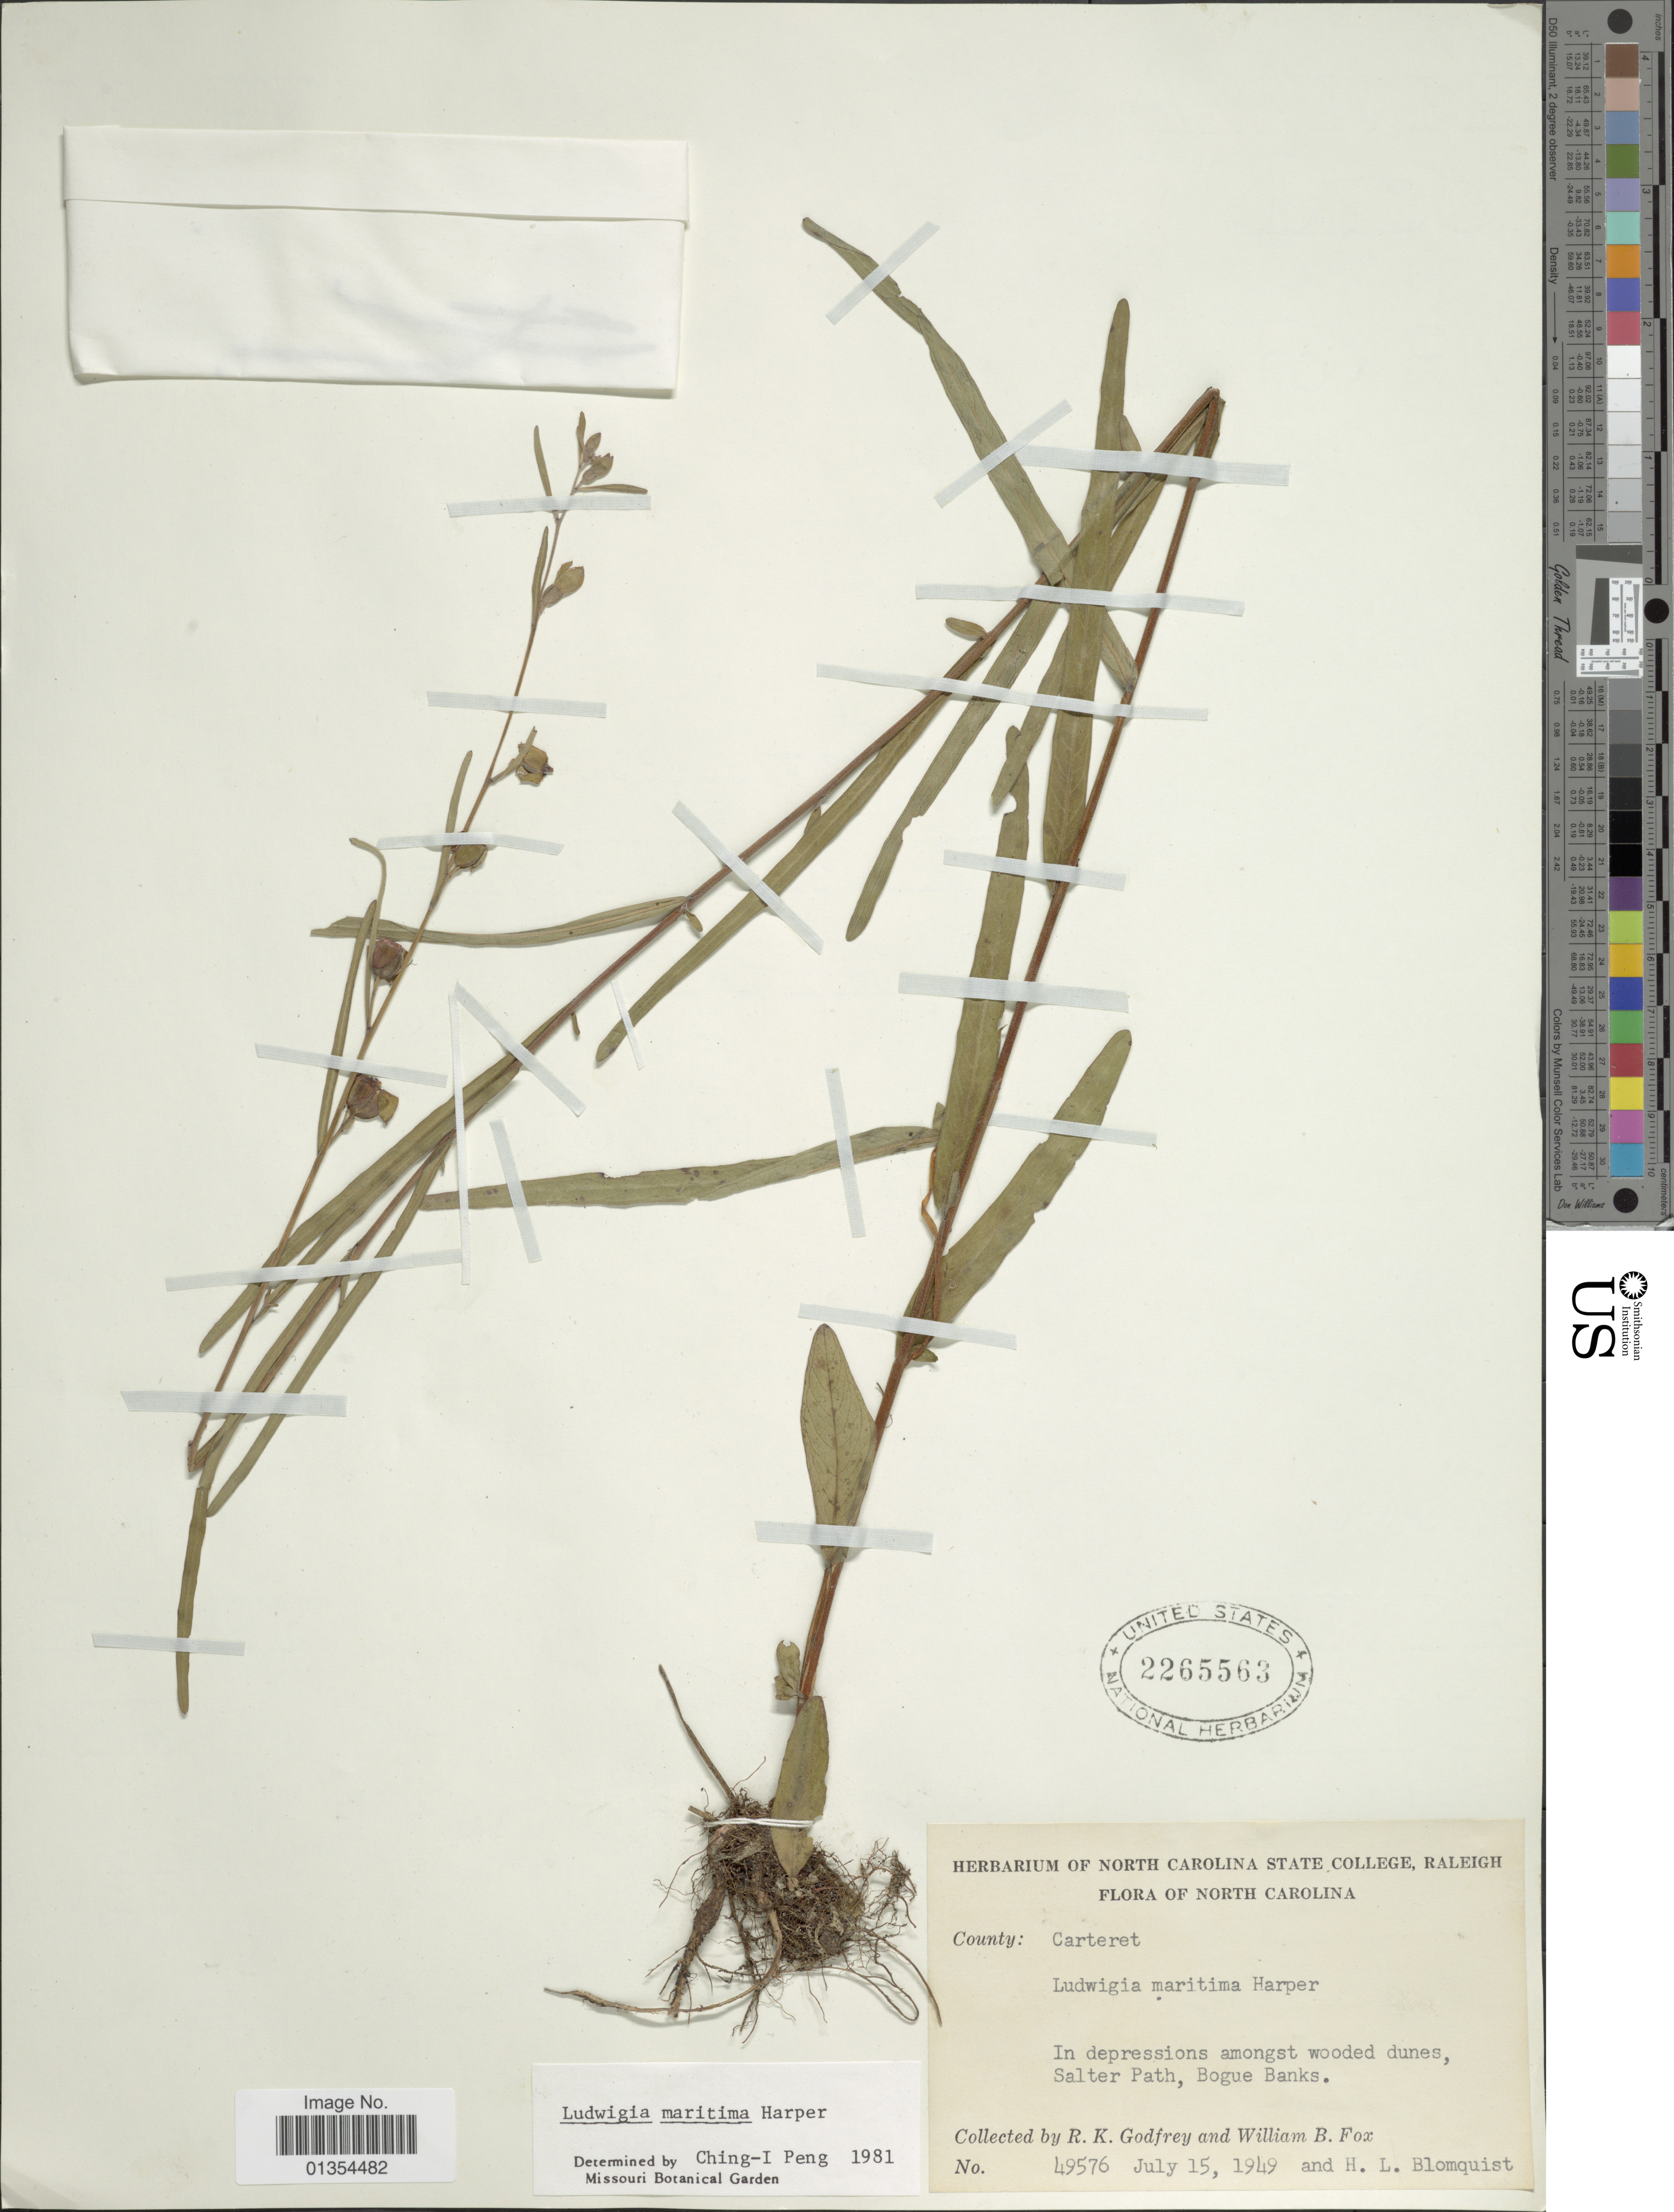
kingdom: Plantae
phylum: Tracheophyta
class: Magnoliopsida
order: Myrtales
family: Onagraceae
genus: Ludwigia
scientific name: Ludwigia maritima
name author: R.M. Harper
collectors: R. K. Godfrey, W. B. Fox & H. Blomquist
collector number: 49576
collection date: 1949-07-15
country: United States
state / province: North Carolina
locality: Carteret, Salter Path, Bogue Banks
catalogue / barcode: US 2265563